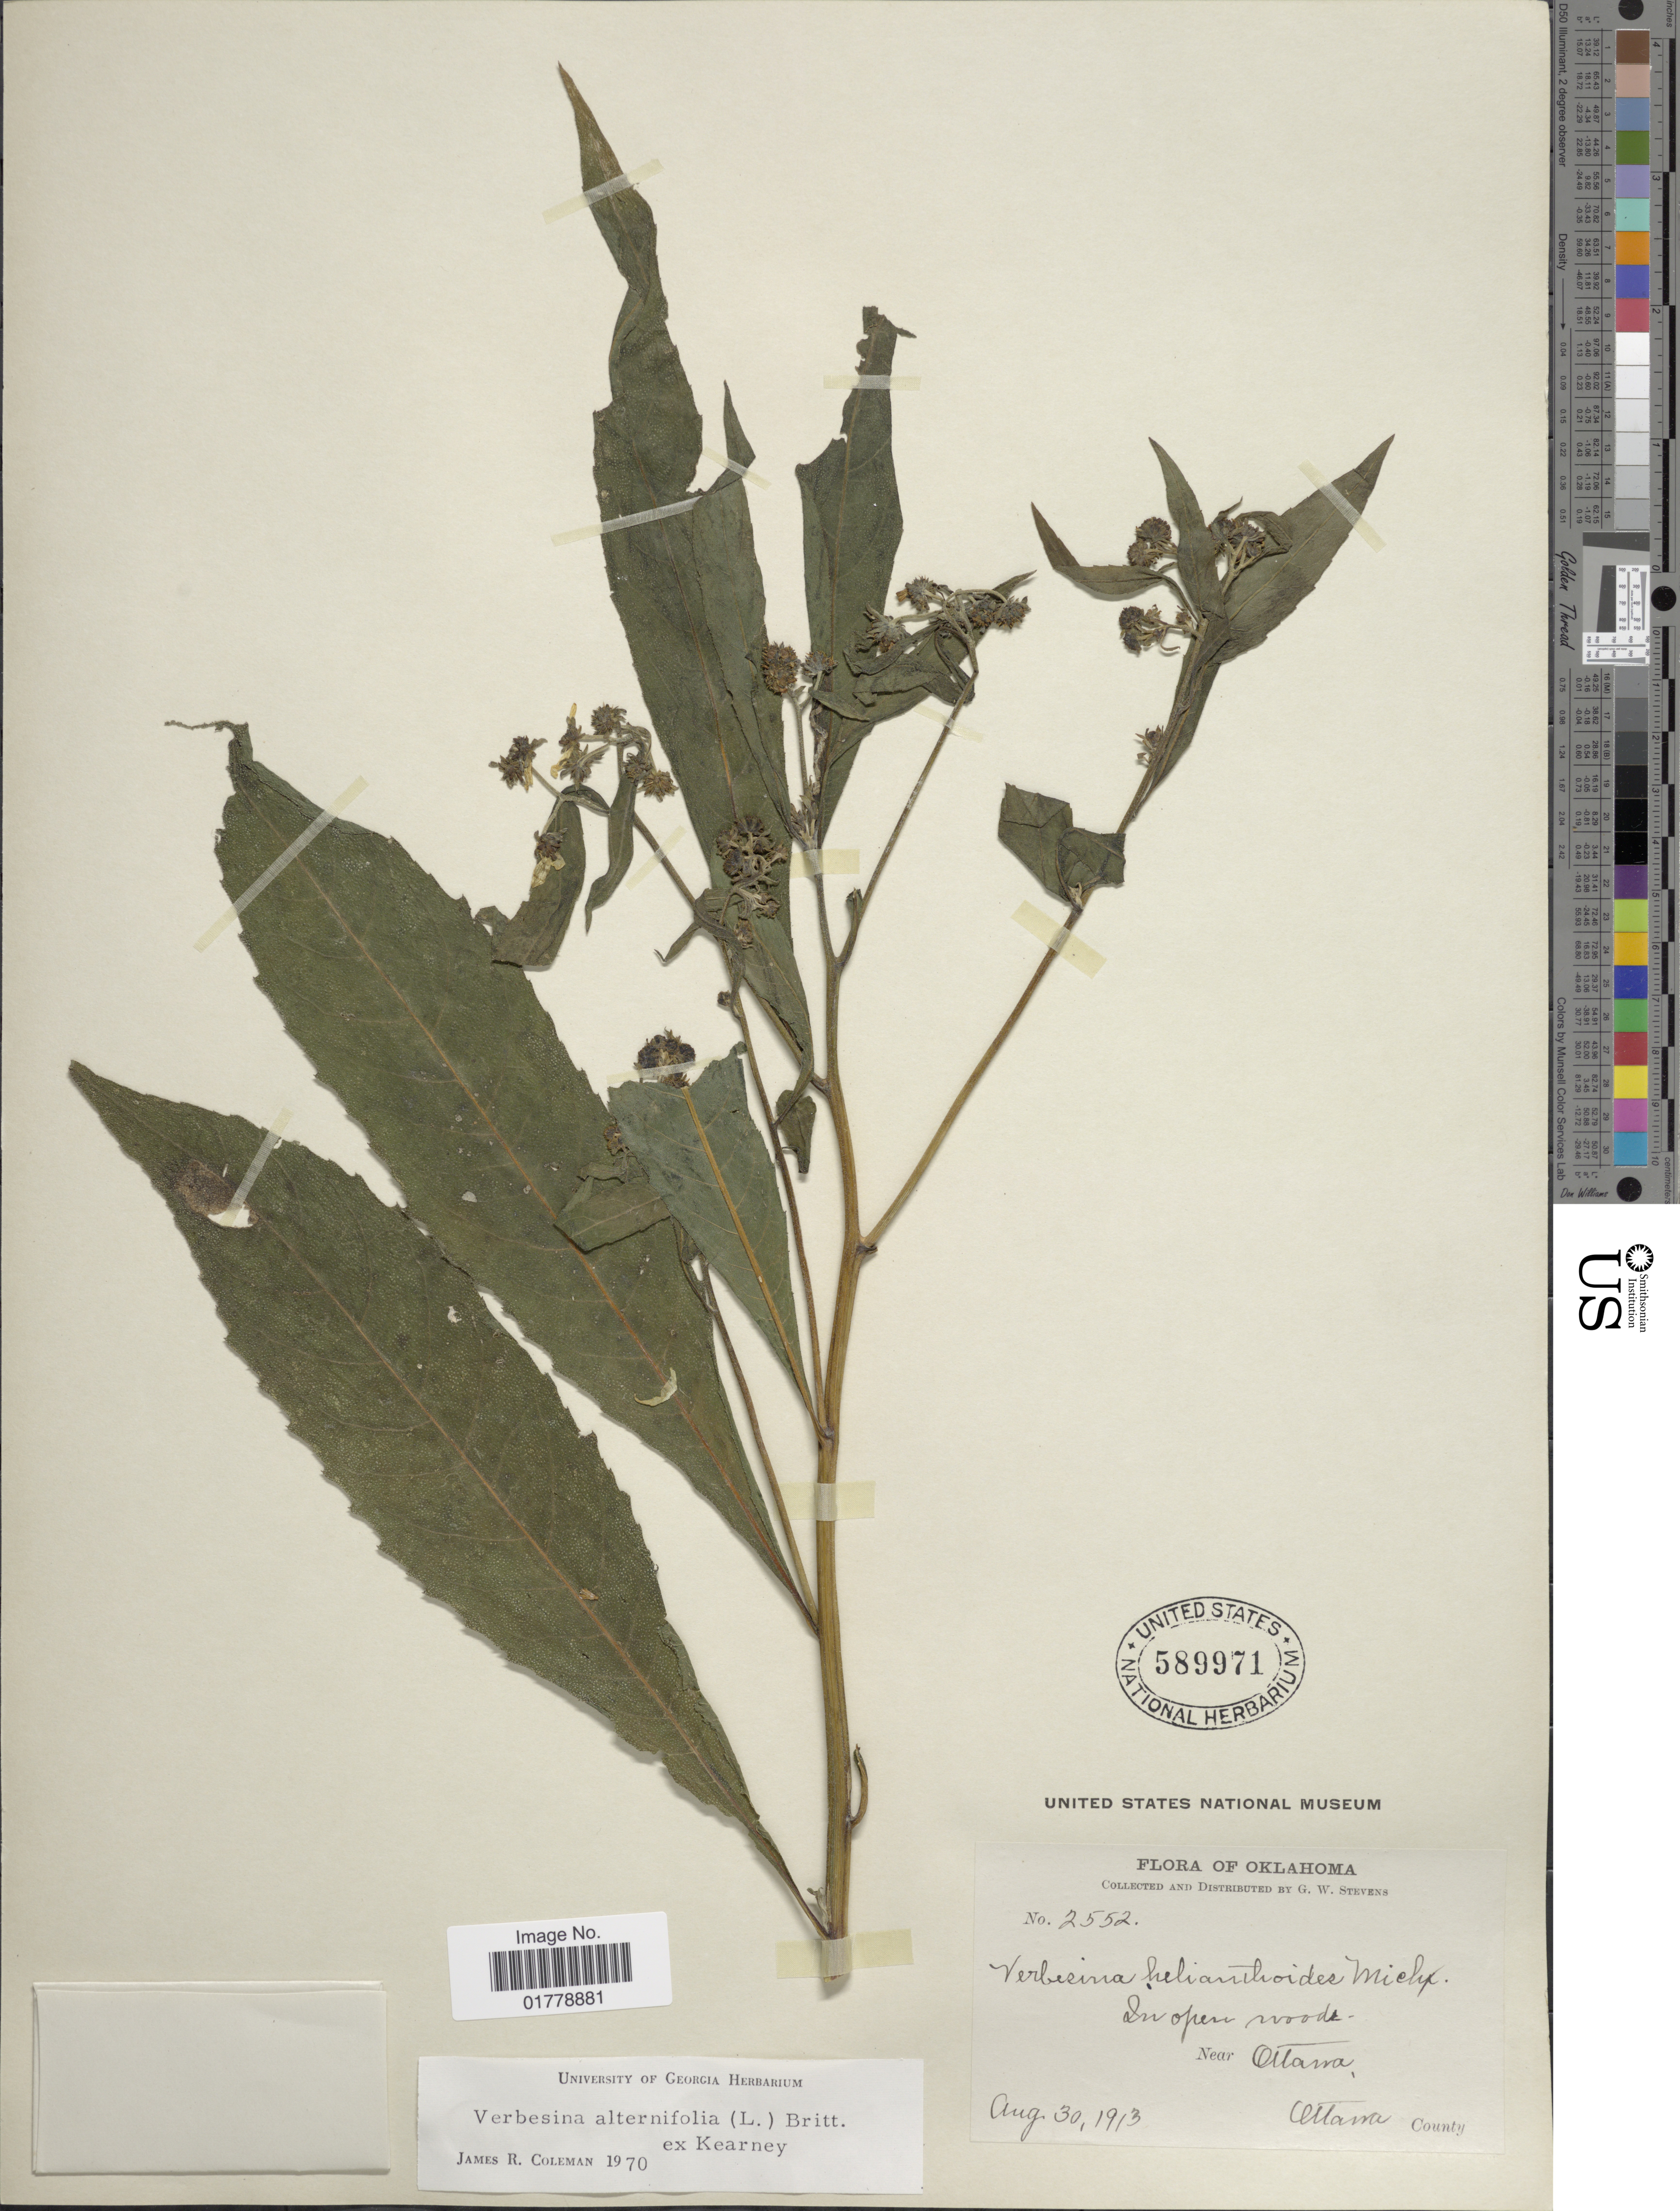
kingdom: Plantae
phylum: Tracheophyta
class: Magnoliopsida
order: Asterales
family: Asteraceae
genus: Verbesina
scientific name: Verbesina alternifolia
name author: (L.) Britton ex Kearney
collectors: G. W. Stevens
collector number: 2552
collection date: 1913-08-30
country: United States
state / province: Oklahoma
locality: In open woods. Near Ottawa, Ottawa County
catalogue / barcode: US 589971